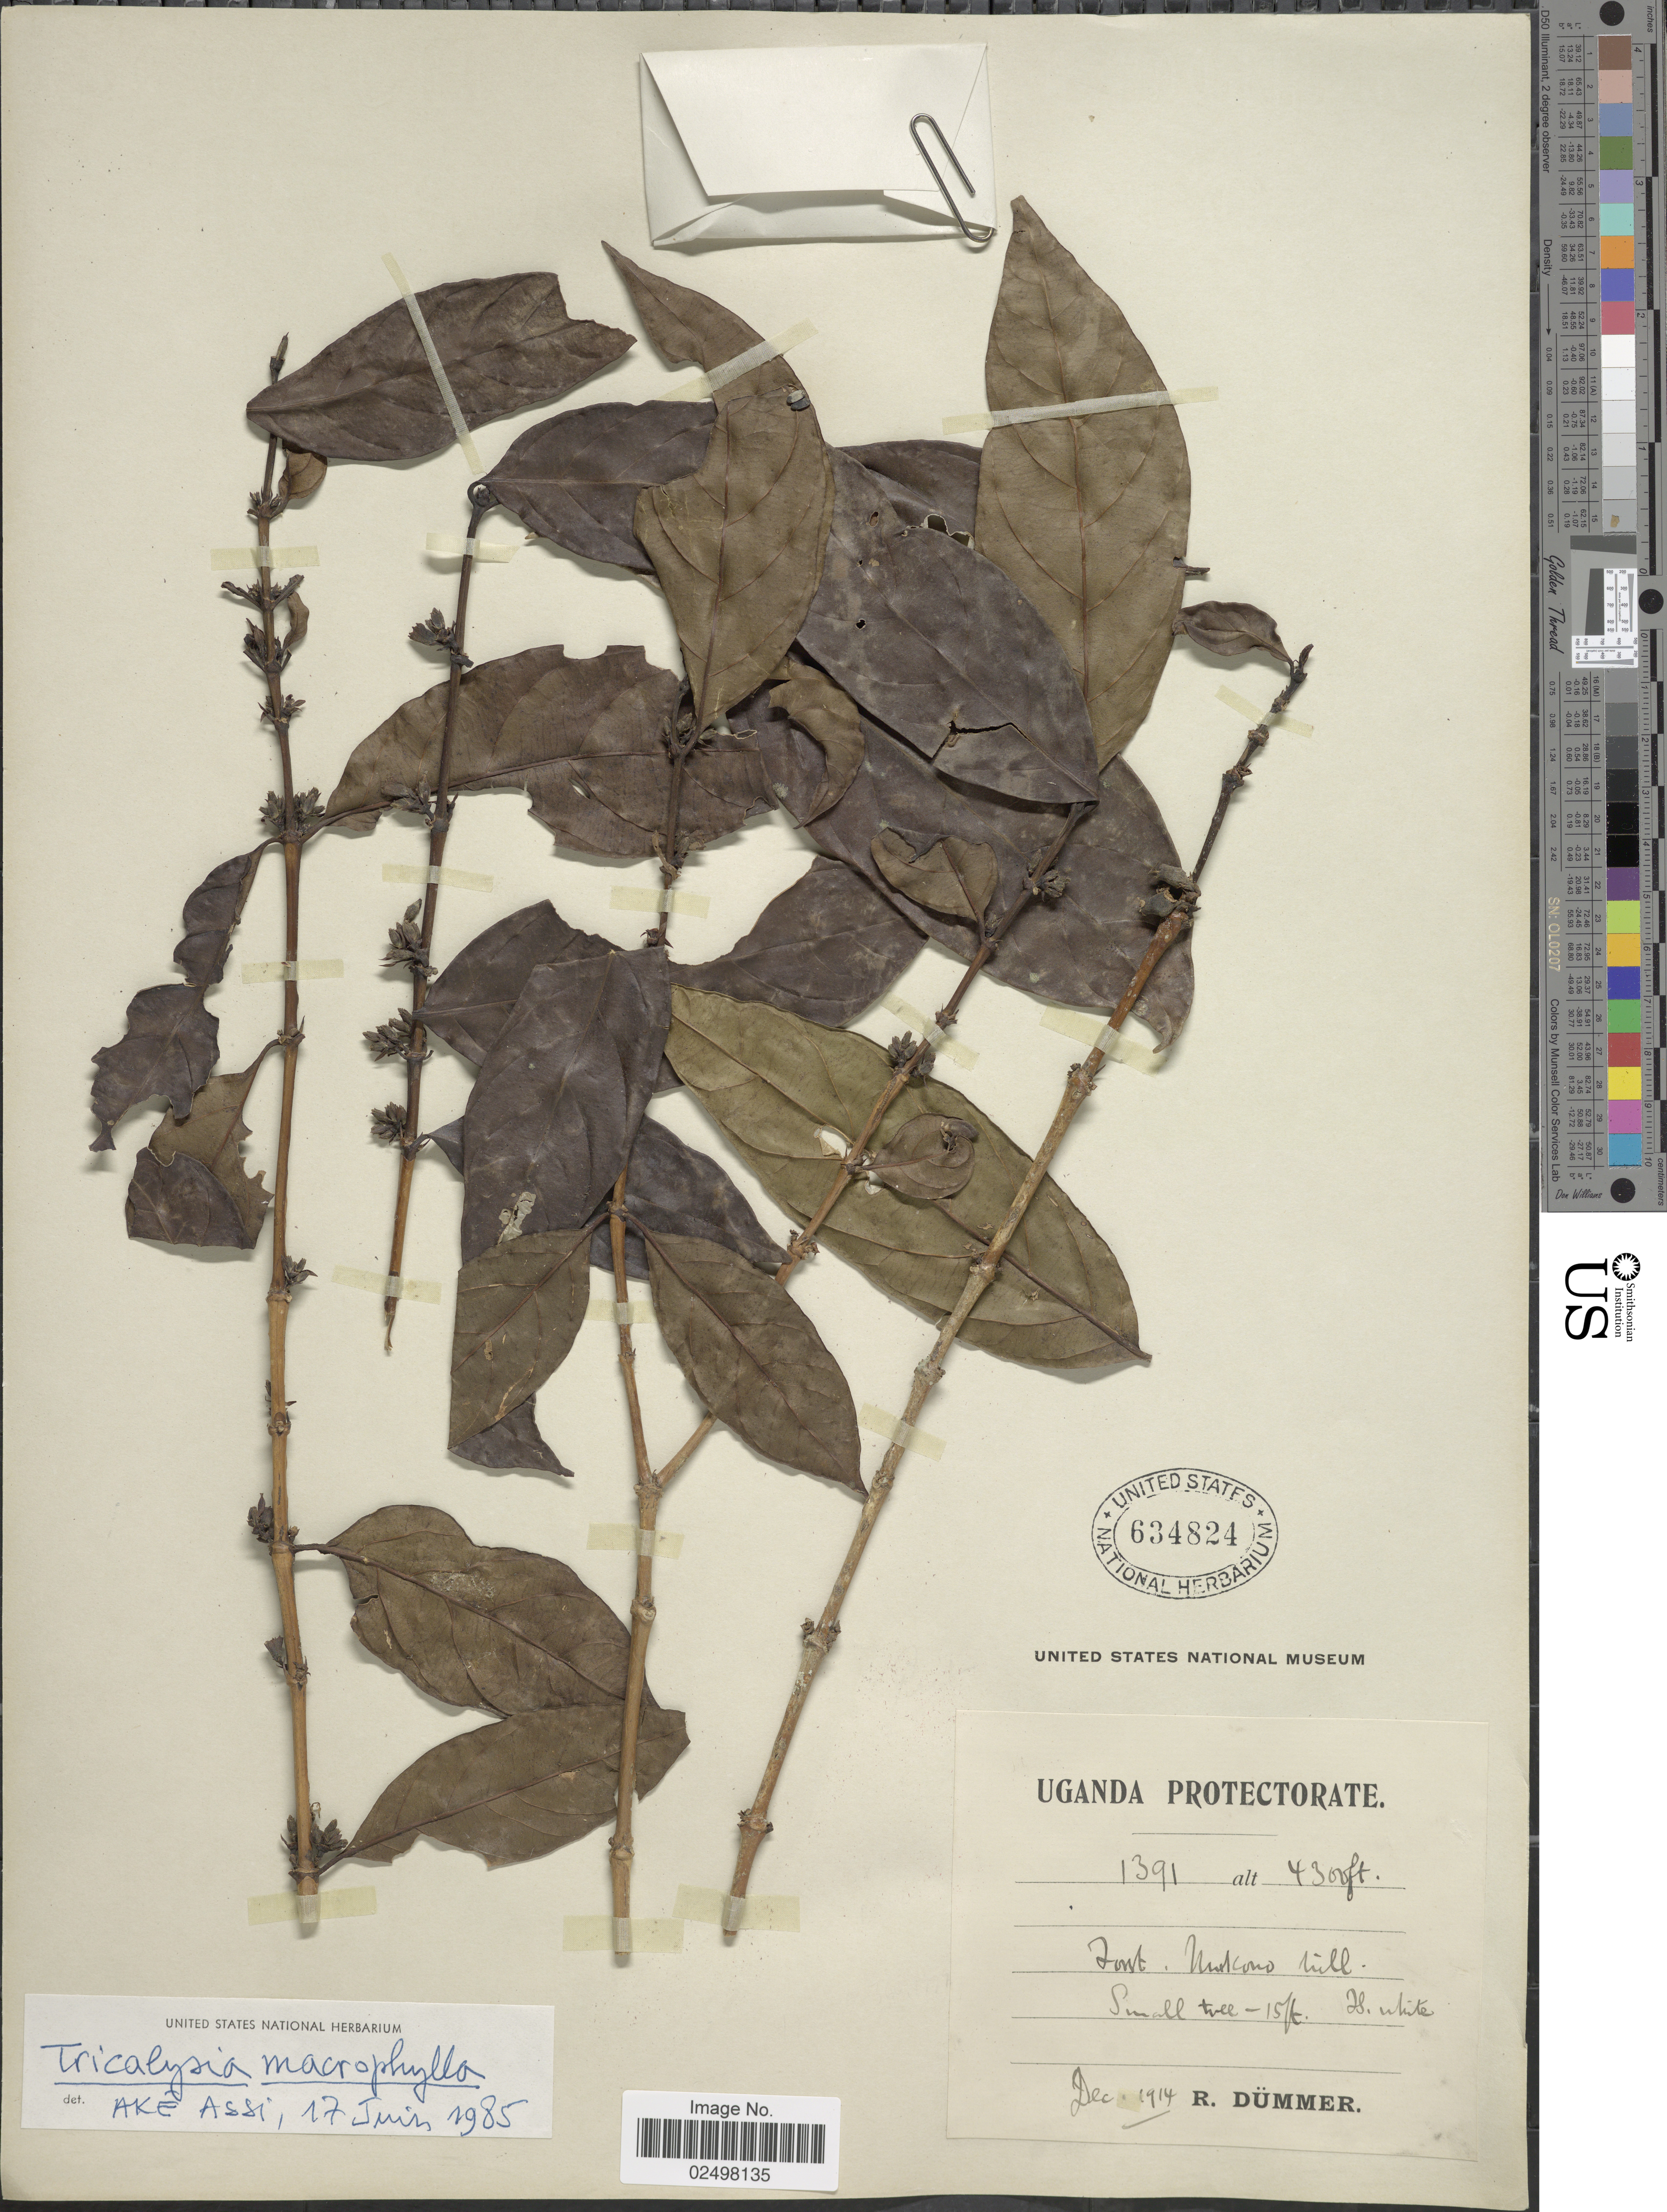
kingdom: Plantae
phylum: Tracheophyta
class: Magnoliopsida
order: Gentianales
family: Rubiaceae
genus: Tricalysia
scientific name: Tricalysia macrophylla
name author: K. Schum.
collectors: R. A. Dümmer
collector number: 1391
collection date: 1914-12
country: Uganda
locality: Forest, Mukono hill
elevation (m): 1311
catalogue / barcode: US 634824